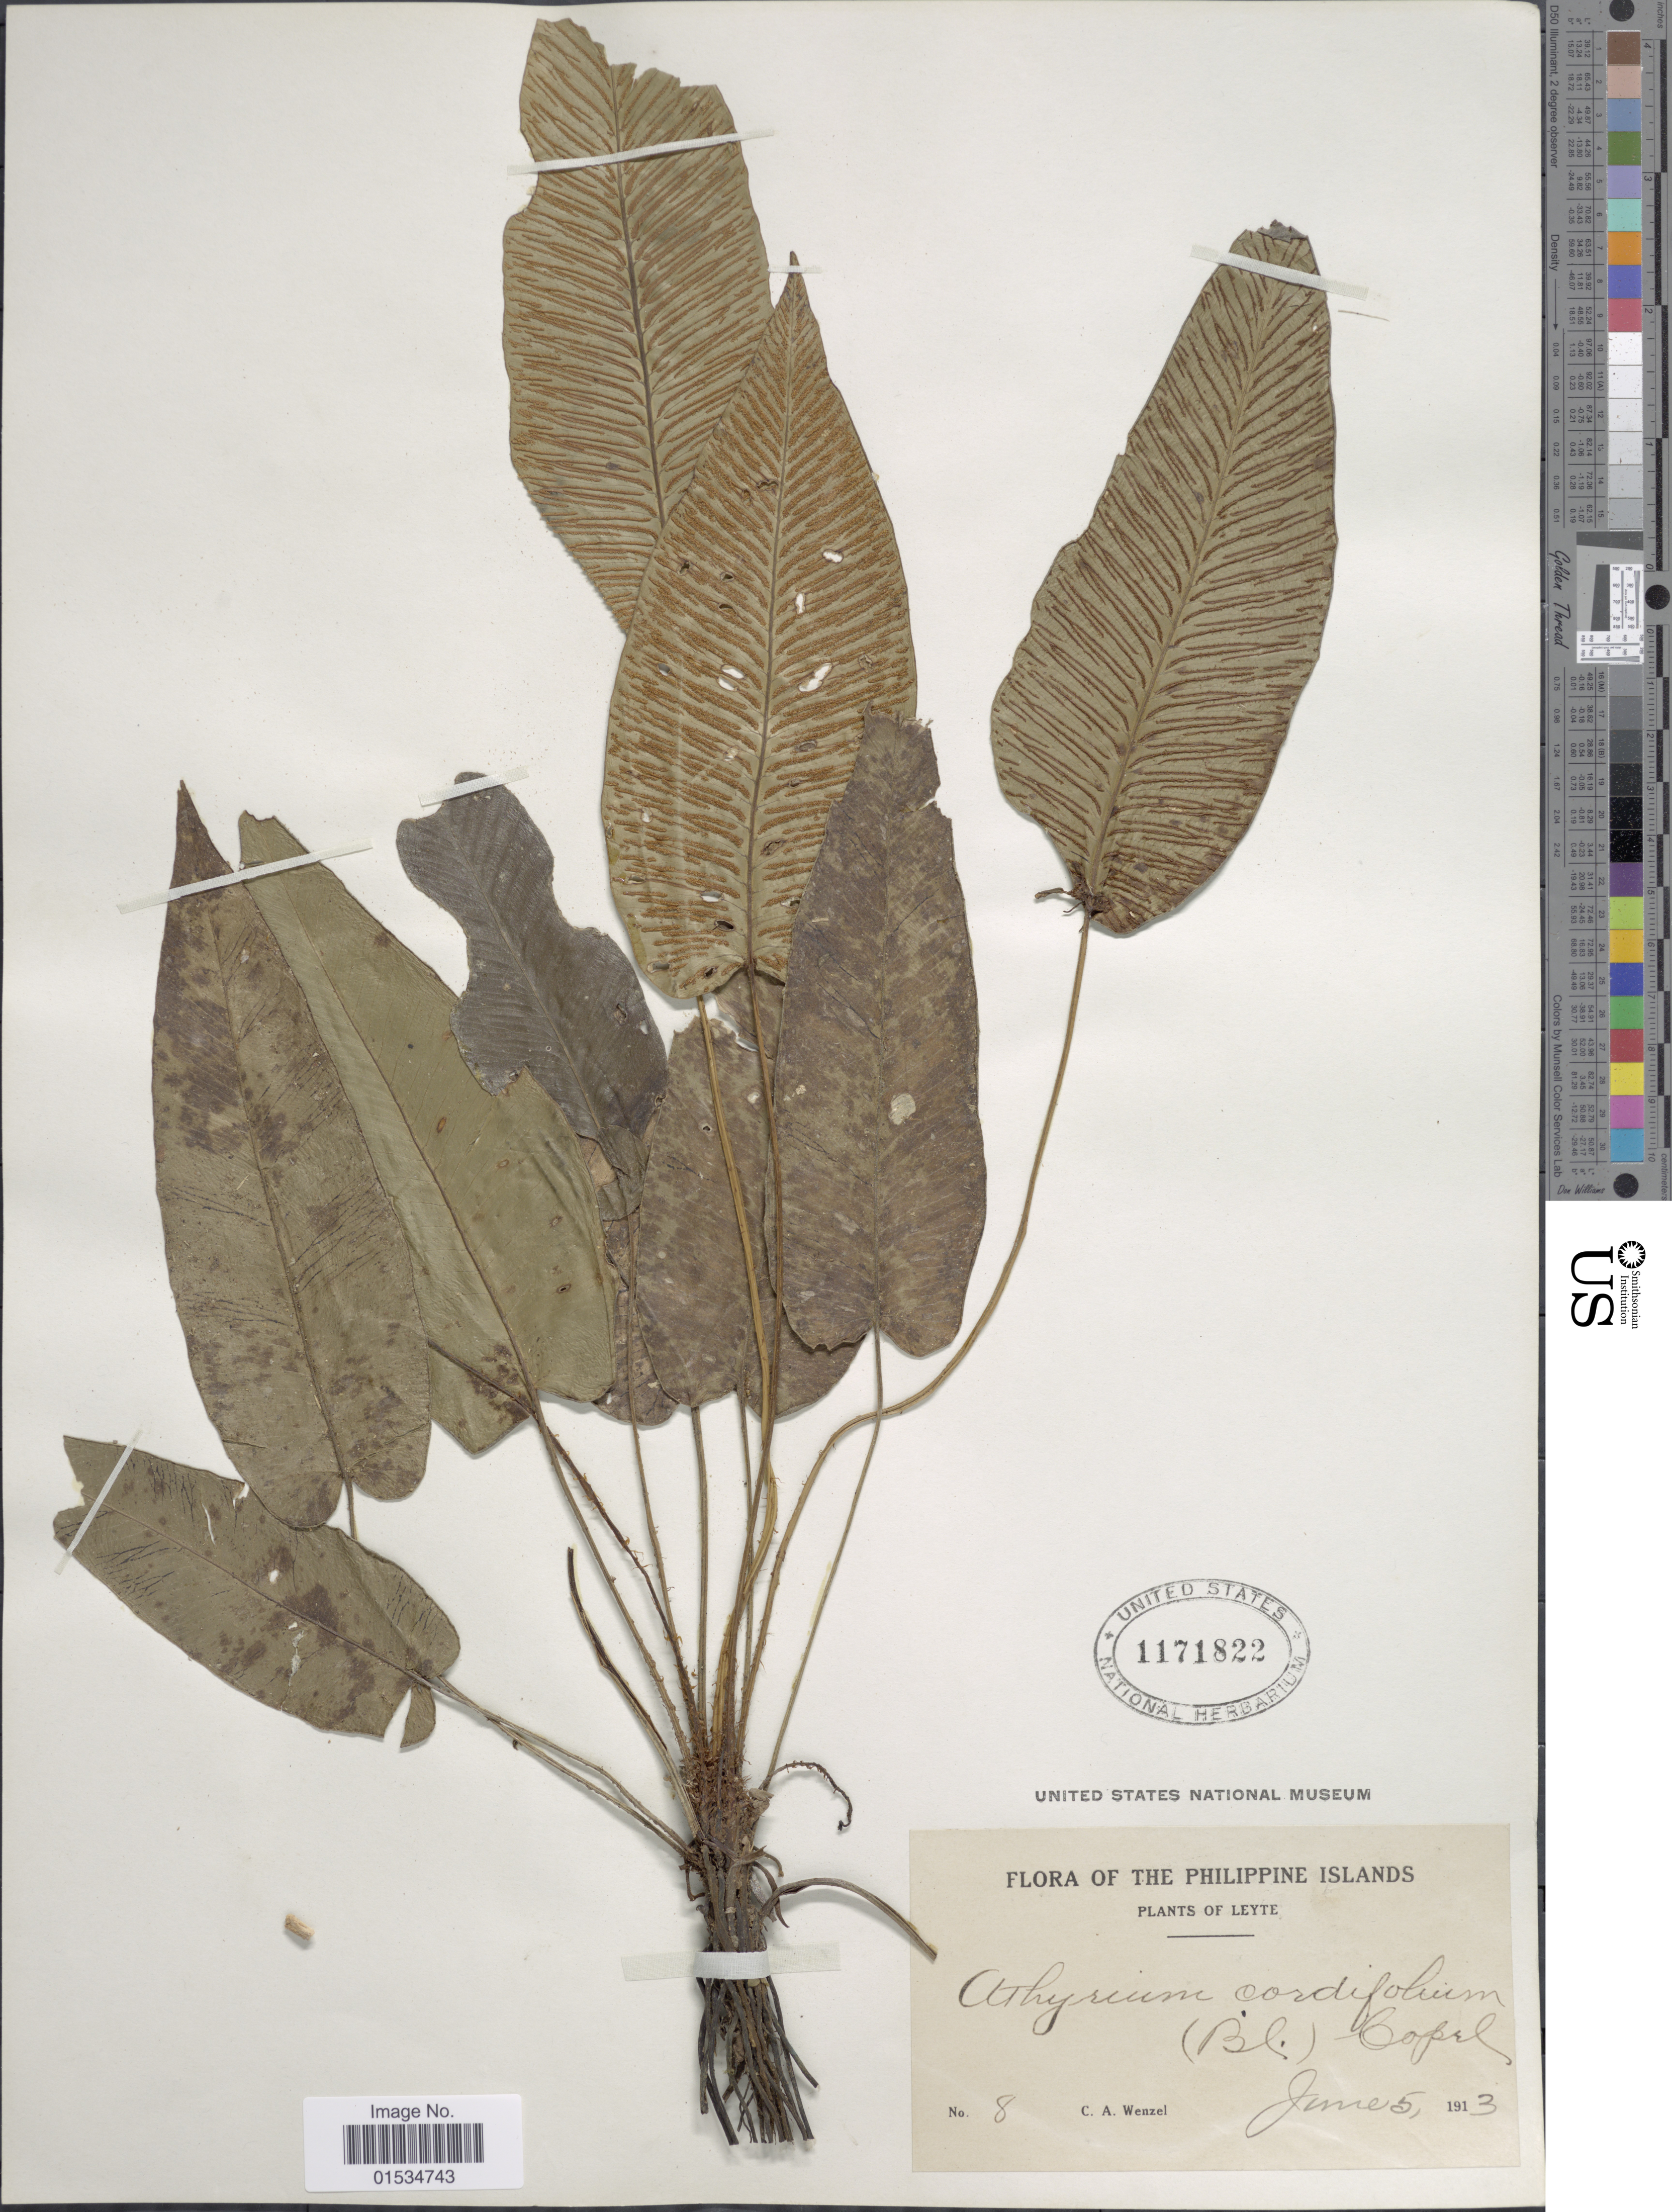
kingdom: Plantae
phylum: Tracheophyta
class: Polypodiopsida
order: Polypodiales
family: Athyriaceae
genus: Diplazium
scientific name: Diplazium cordifolium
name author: Blume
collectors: C. Wenzel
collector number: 8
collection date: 1913-06-05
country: Philippines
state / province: Eastern Visayas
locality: Leyte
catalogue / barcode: US 1171822